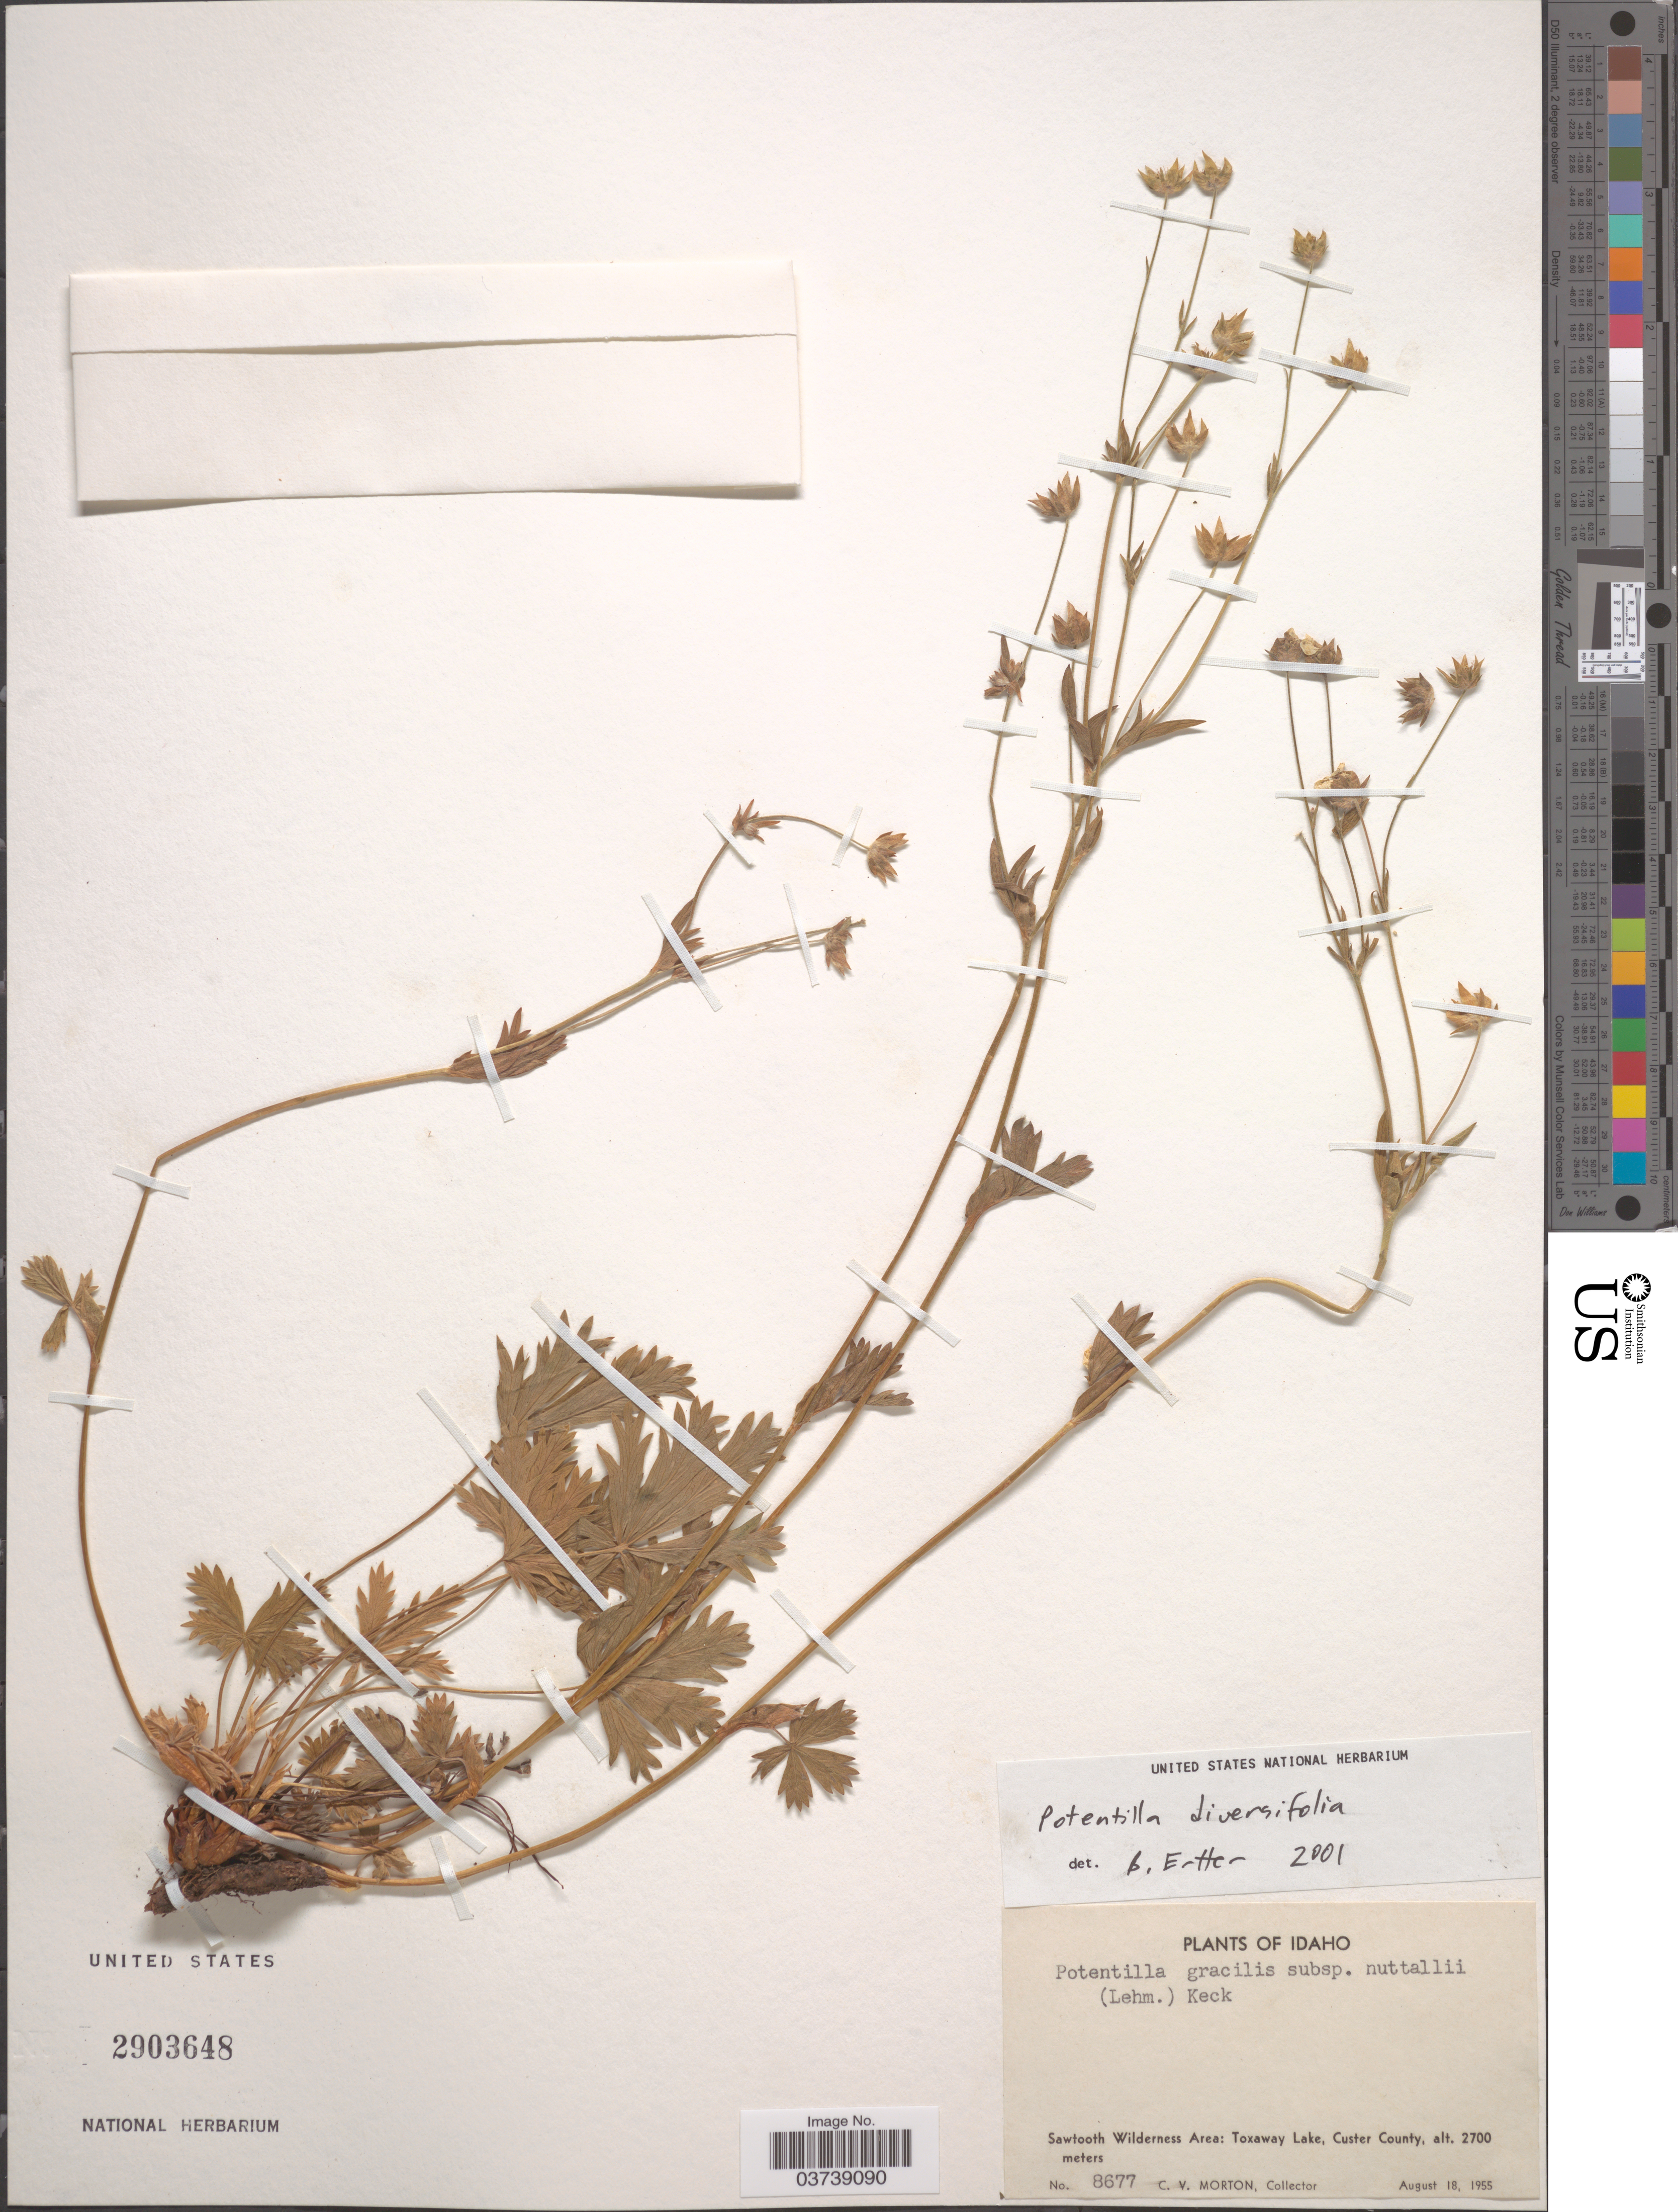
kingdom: Plantae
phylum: Tracheophyta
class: Magnoliopsida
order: Rosales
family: Rosaceae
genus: Potentilla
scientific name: Potentilla diversifolia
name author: Lehm.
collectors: C. V. Morton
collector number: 8677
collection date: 1955-08-18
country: United States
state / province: Idaho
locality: Sawtooth Wilderness Area: Toxaway Lake, Custer County.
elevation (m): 2700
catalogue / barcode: US 2903648